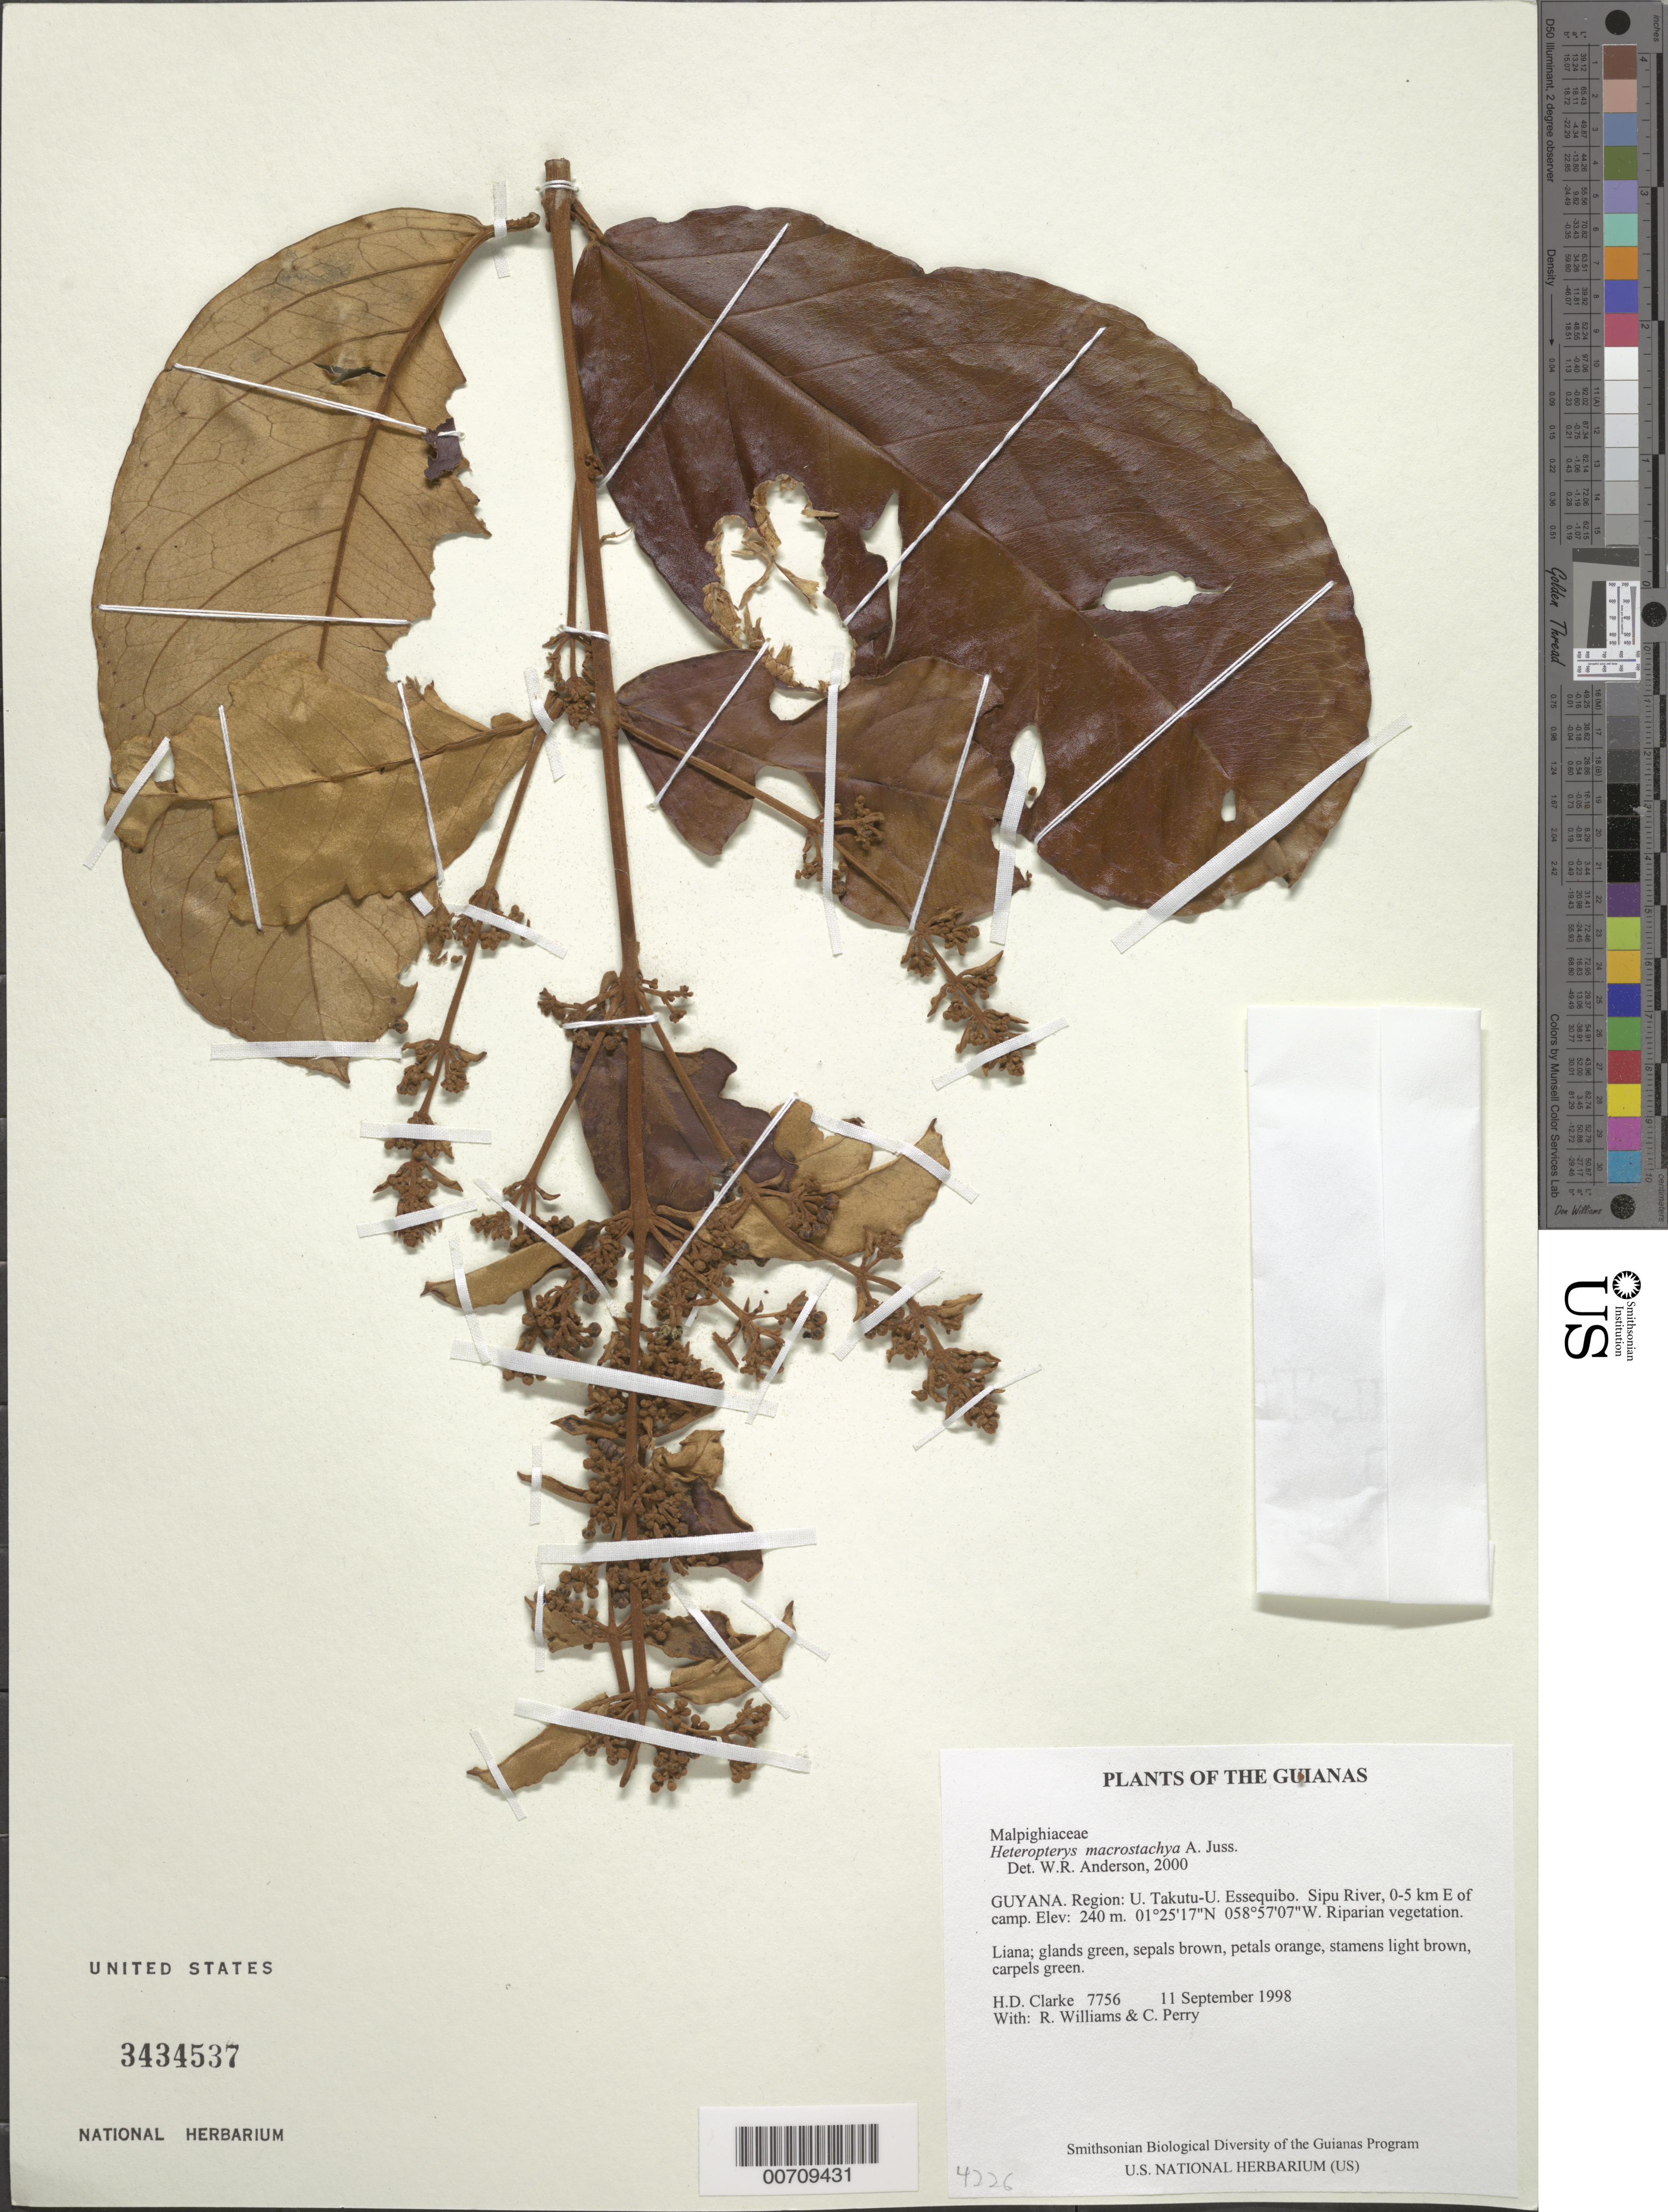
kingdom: Plantae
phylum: Tracheophyta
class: Magnoliopsida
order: Malpighiales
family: Malpighiaceae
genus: Heteropterys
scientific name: Heteropterys macrostachya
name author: A. Juss.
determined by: Anderson, W. R., (MICH), University of Michigan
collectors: H. D. Clarke, R. Williams & C. Perry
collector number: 7756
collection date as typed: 11 September 1998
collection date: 1998-09-11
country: Guyana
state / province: U. Takutu-U. Essequibo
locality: Sipu River, 0-5 km E of camp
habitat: Riparian vegetation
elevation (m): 240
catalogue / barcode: US 3434537